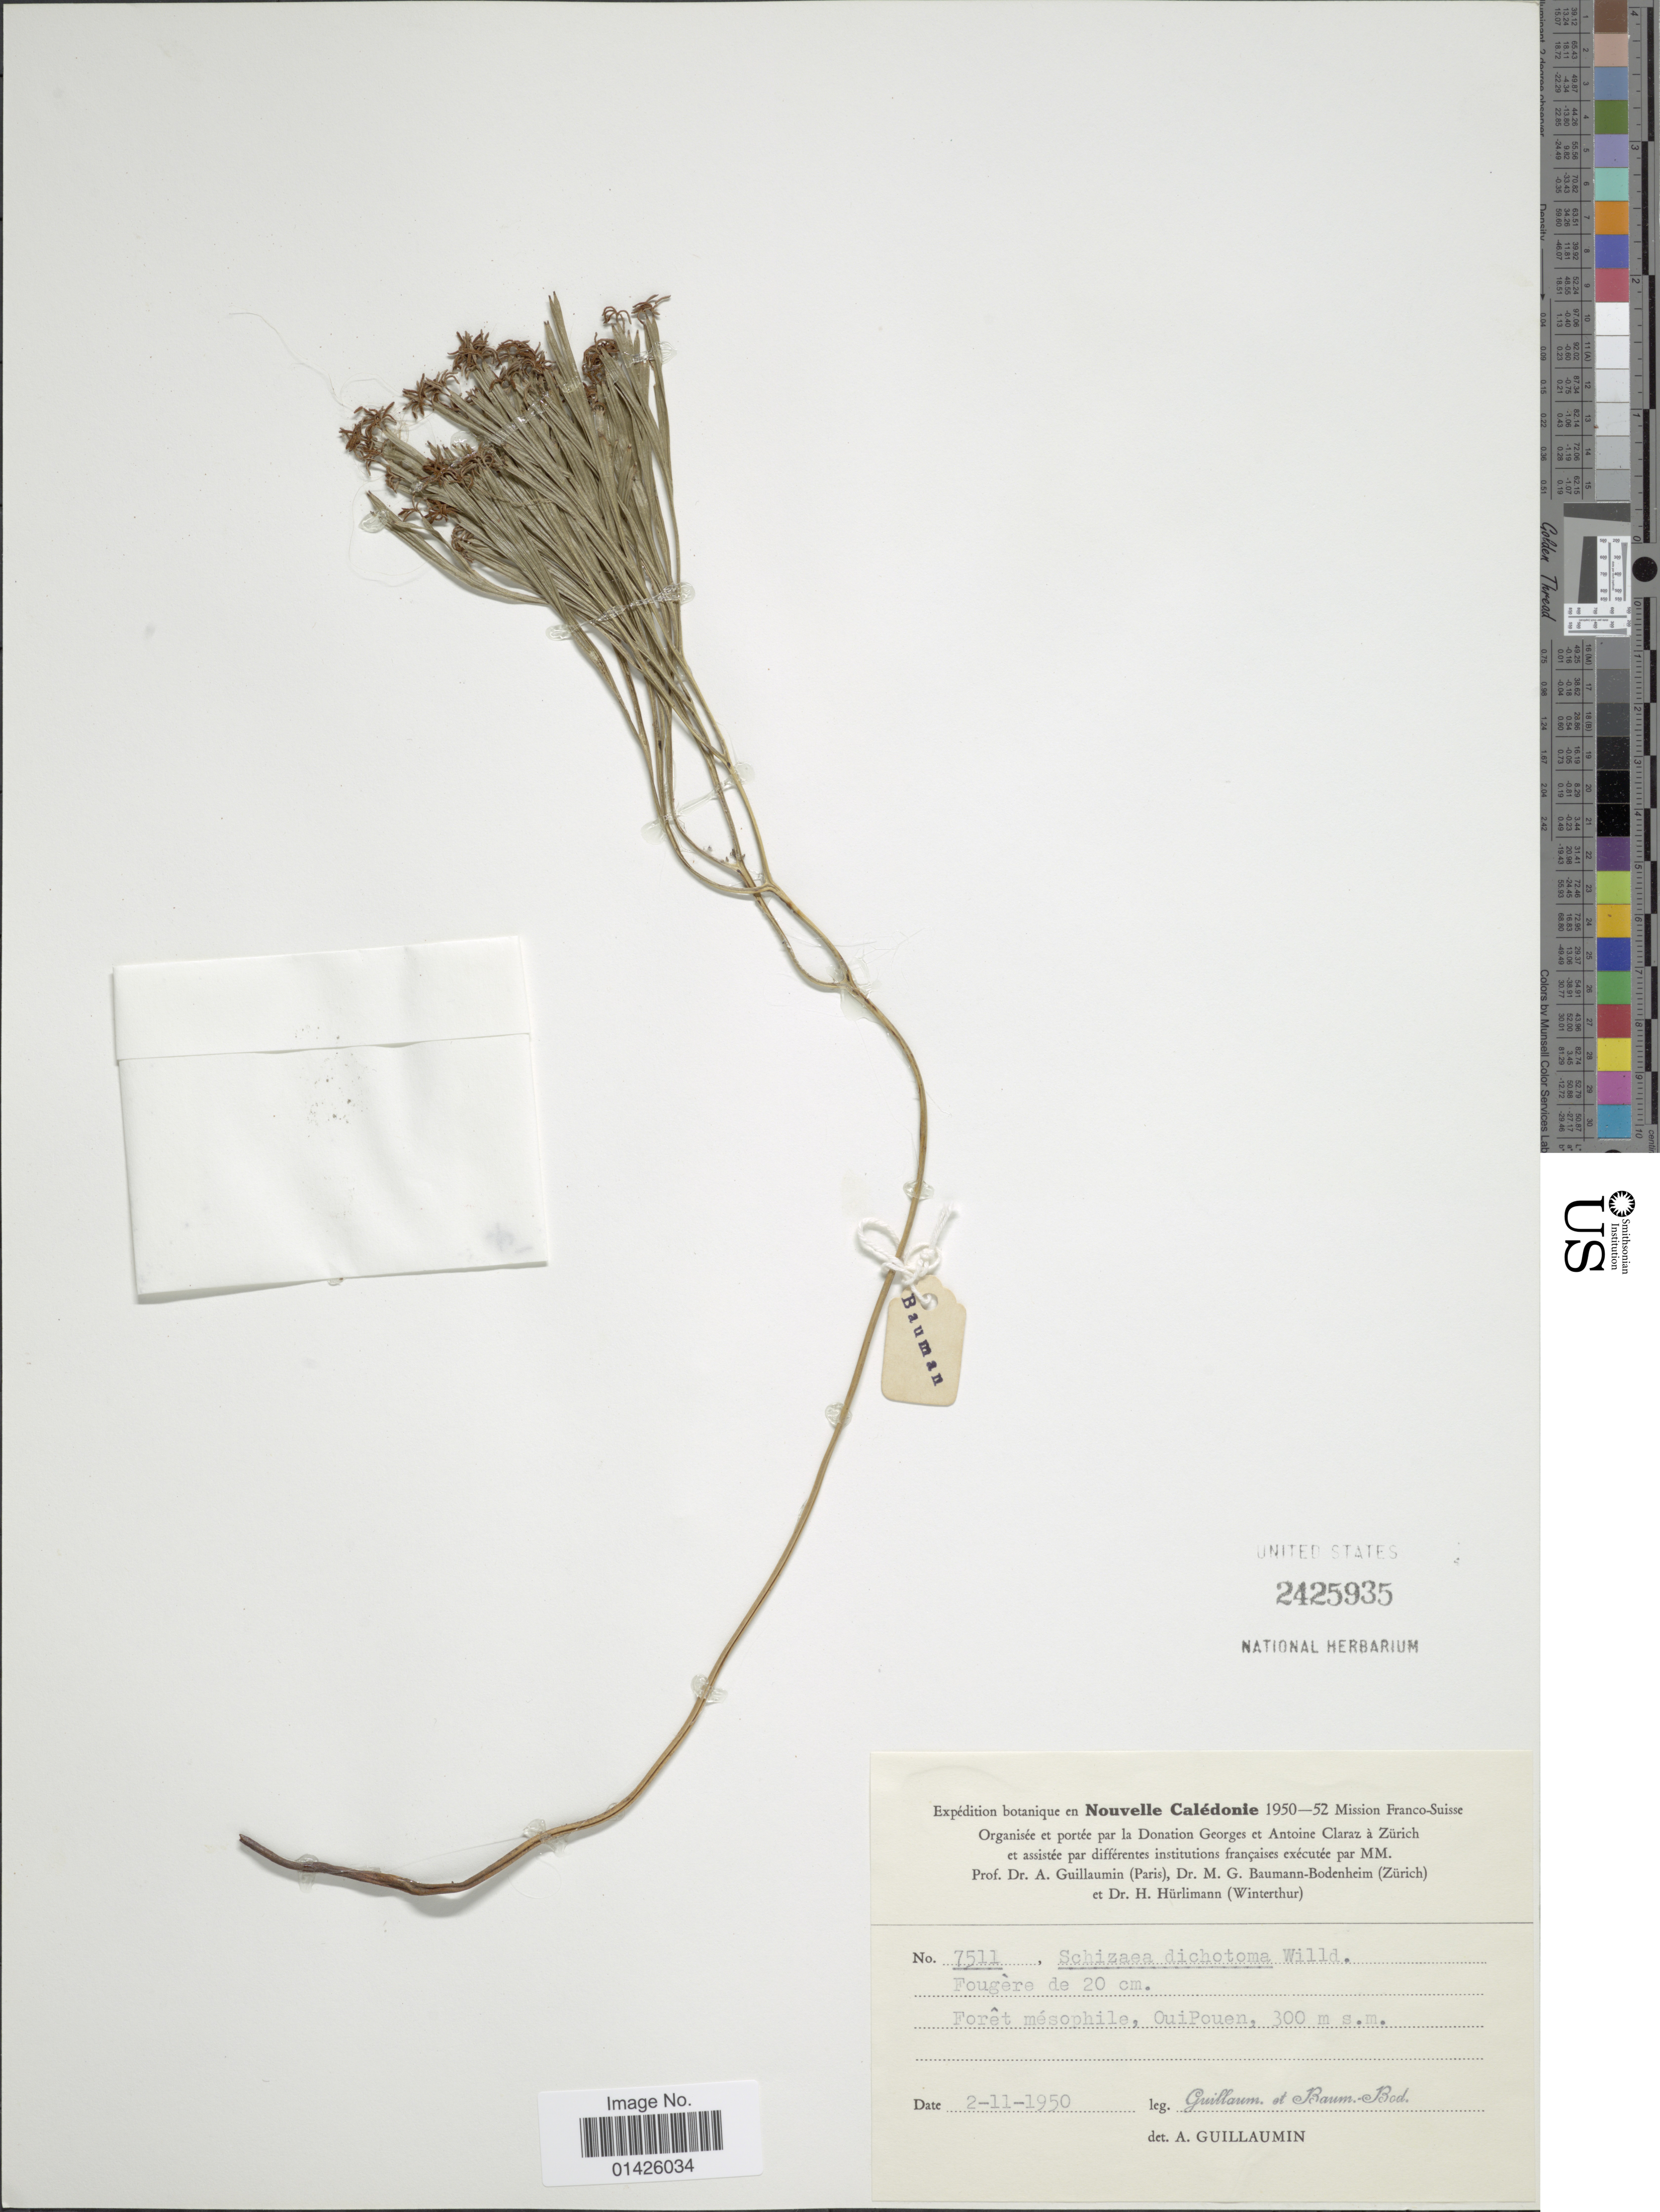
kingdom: Plantae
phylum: Tracheophyta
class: Polypodiopsida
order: Schizaeales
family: Schizaeaceae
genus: Schizaea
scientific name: Schizaea dichotoma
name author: (L.) J. Sm.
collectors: A. Guillaumin & M. G. Baumann-Bodenheim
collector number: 7511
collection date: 1950-11-02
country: New Caledonia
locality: Forêt mésophile, OuiPouen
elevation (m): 300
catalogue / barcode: US 2425935